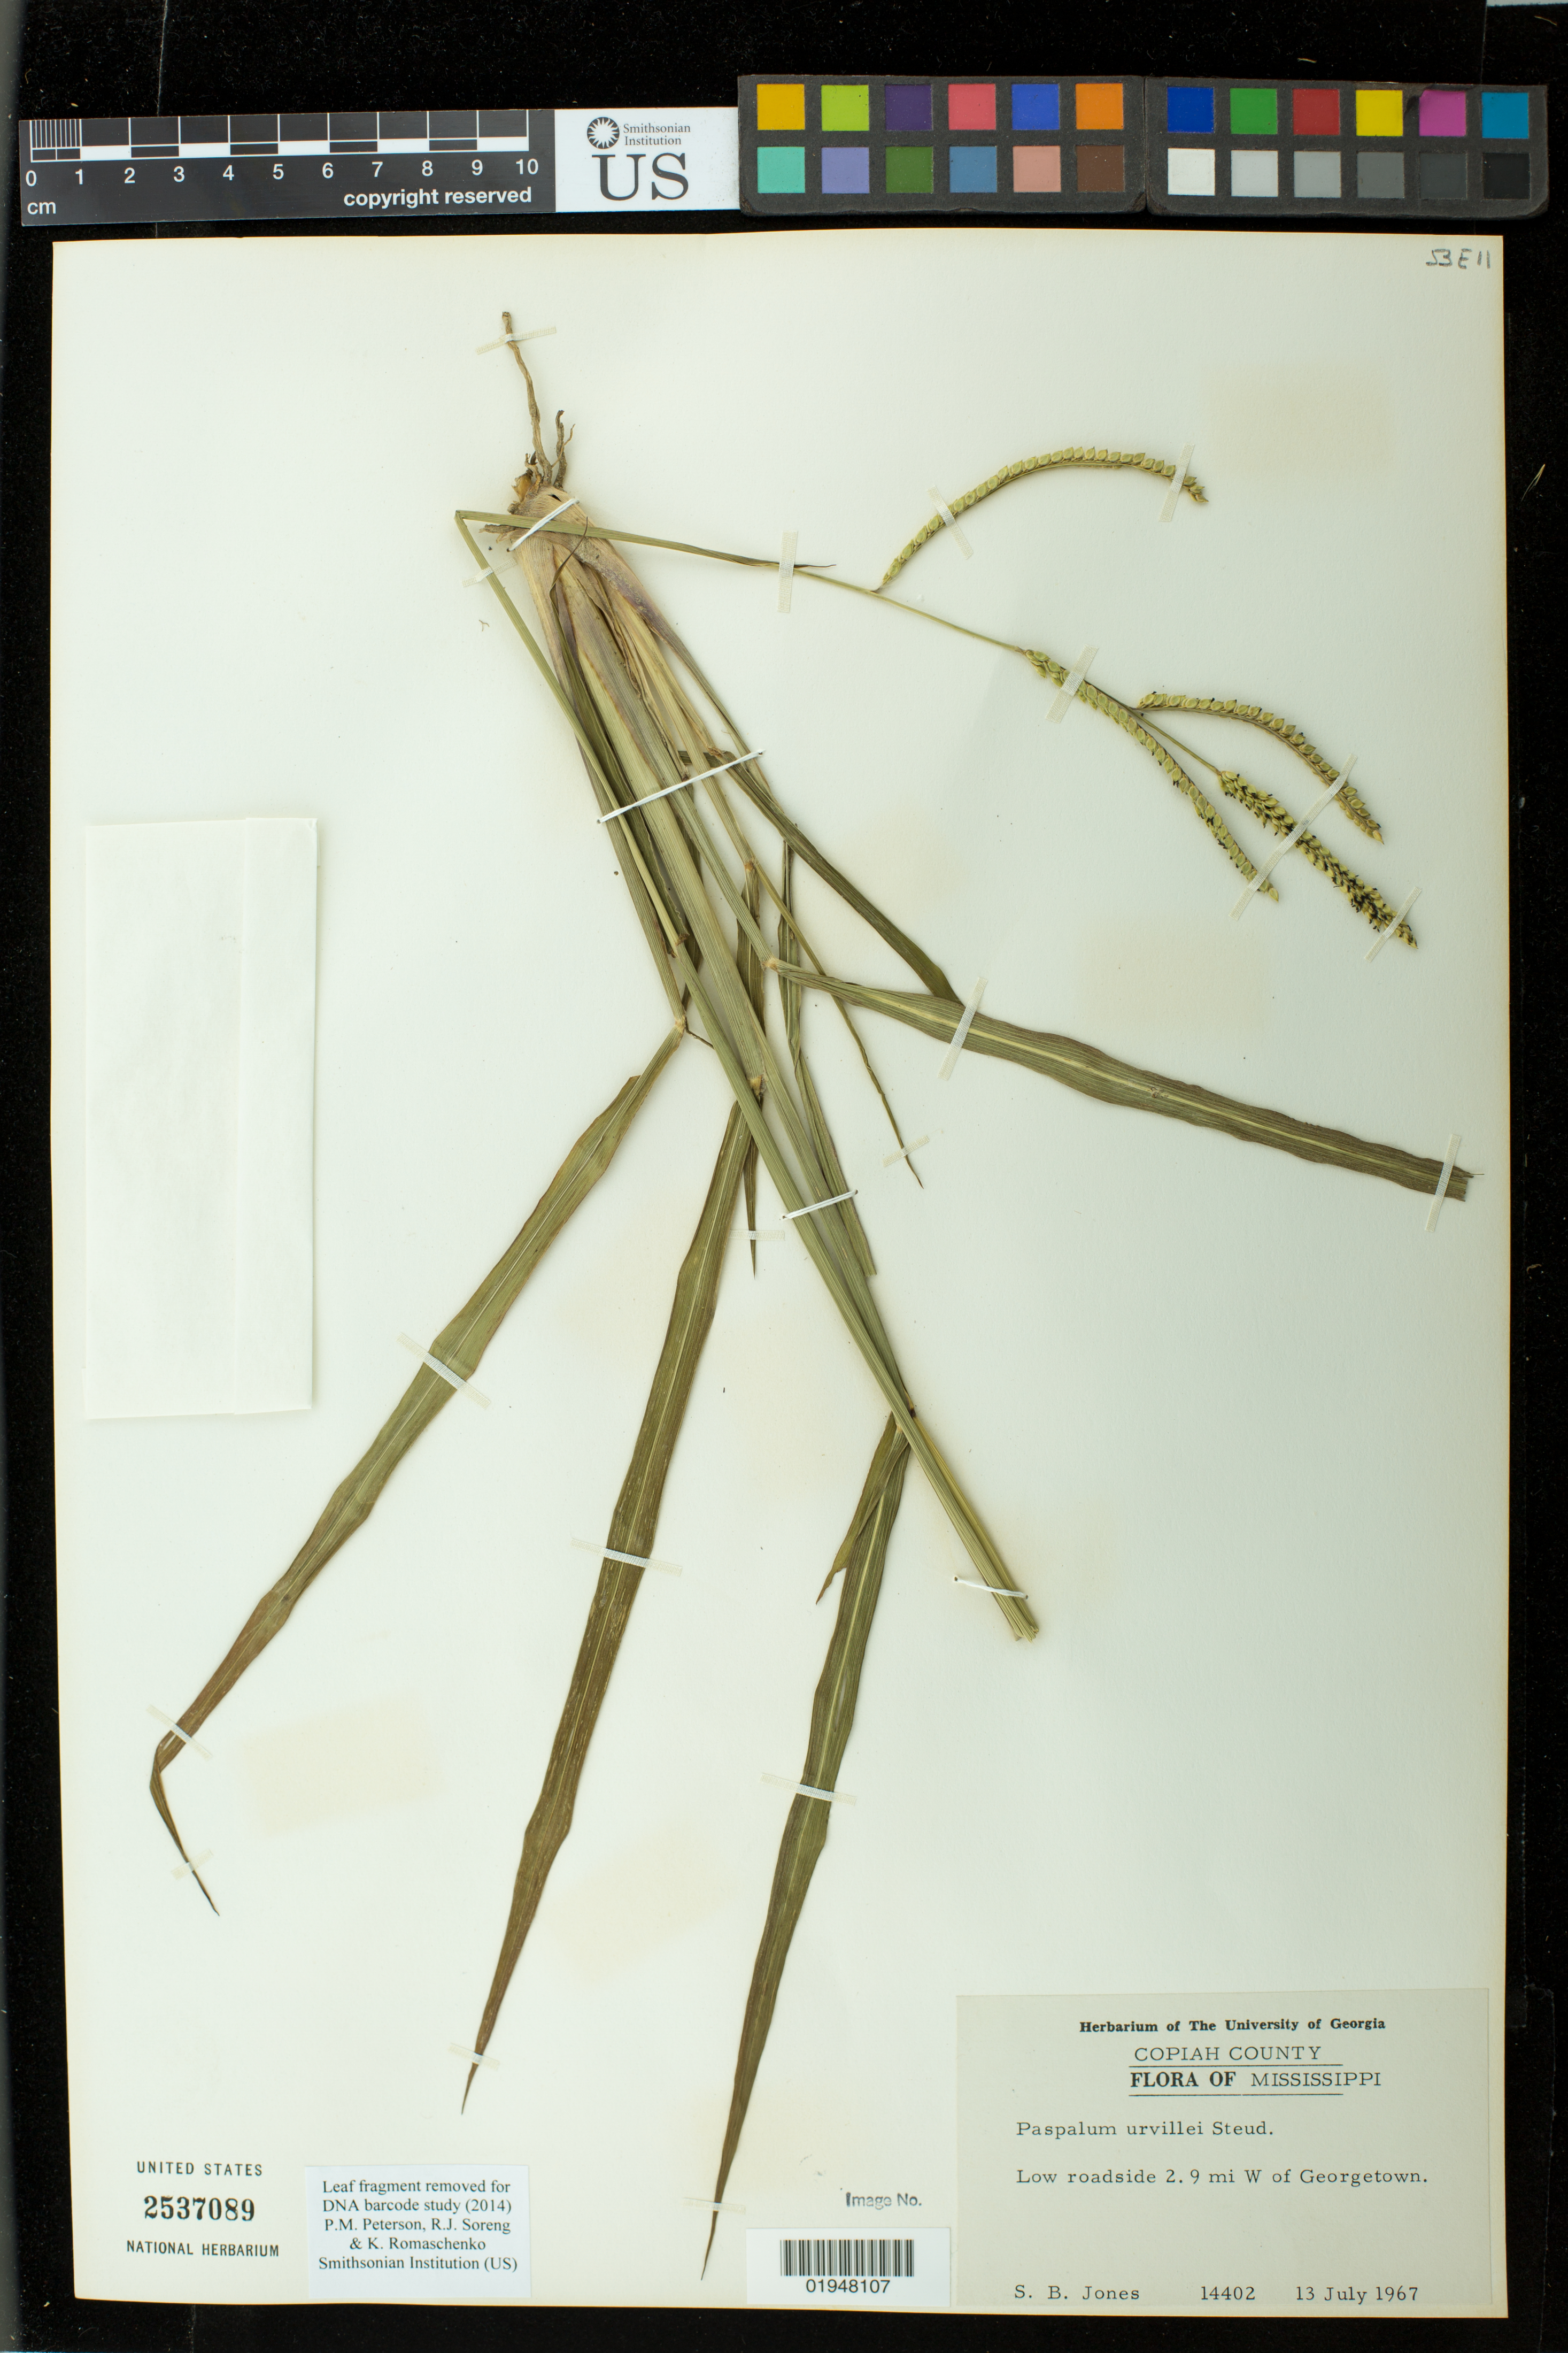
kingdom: Plantae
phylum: Tracheophyta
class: Liliopsida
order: Poales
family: Poaceae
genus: Paspalum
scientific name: Paspalum urvillei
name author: Steud.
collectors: S. B. Jones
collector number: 14402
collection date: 1967-07-13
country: United States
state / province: Mississippi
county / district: Copiah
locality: Low roadside 2.9 mi W of Georgetown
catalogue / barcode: US 2537089